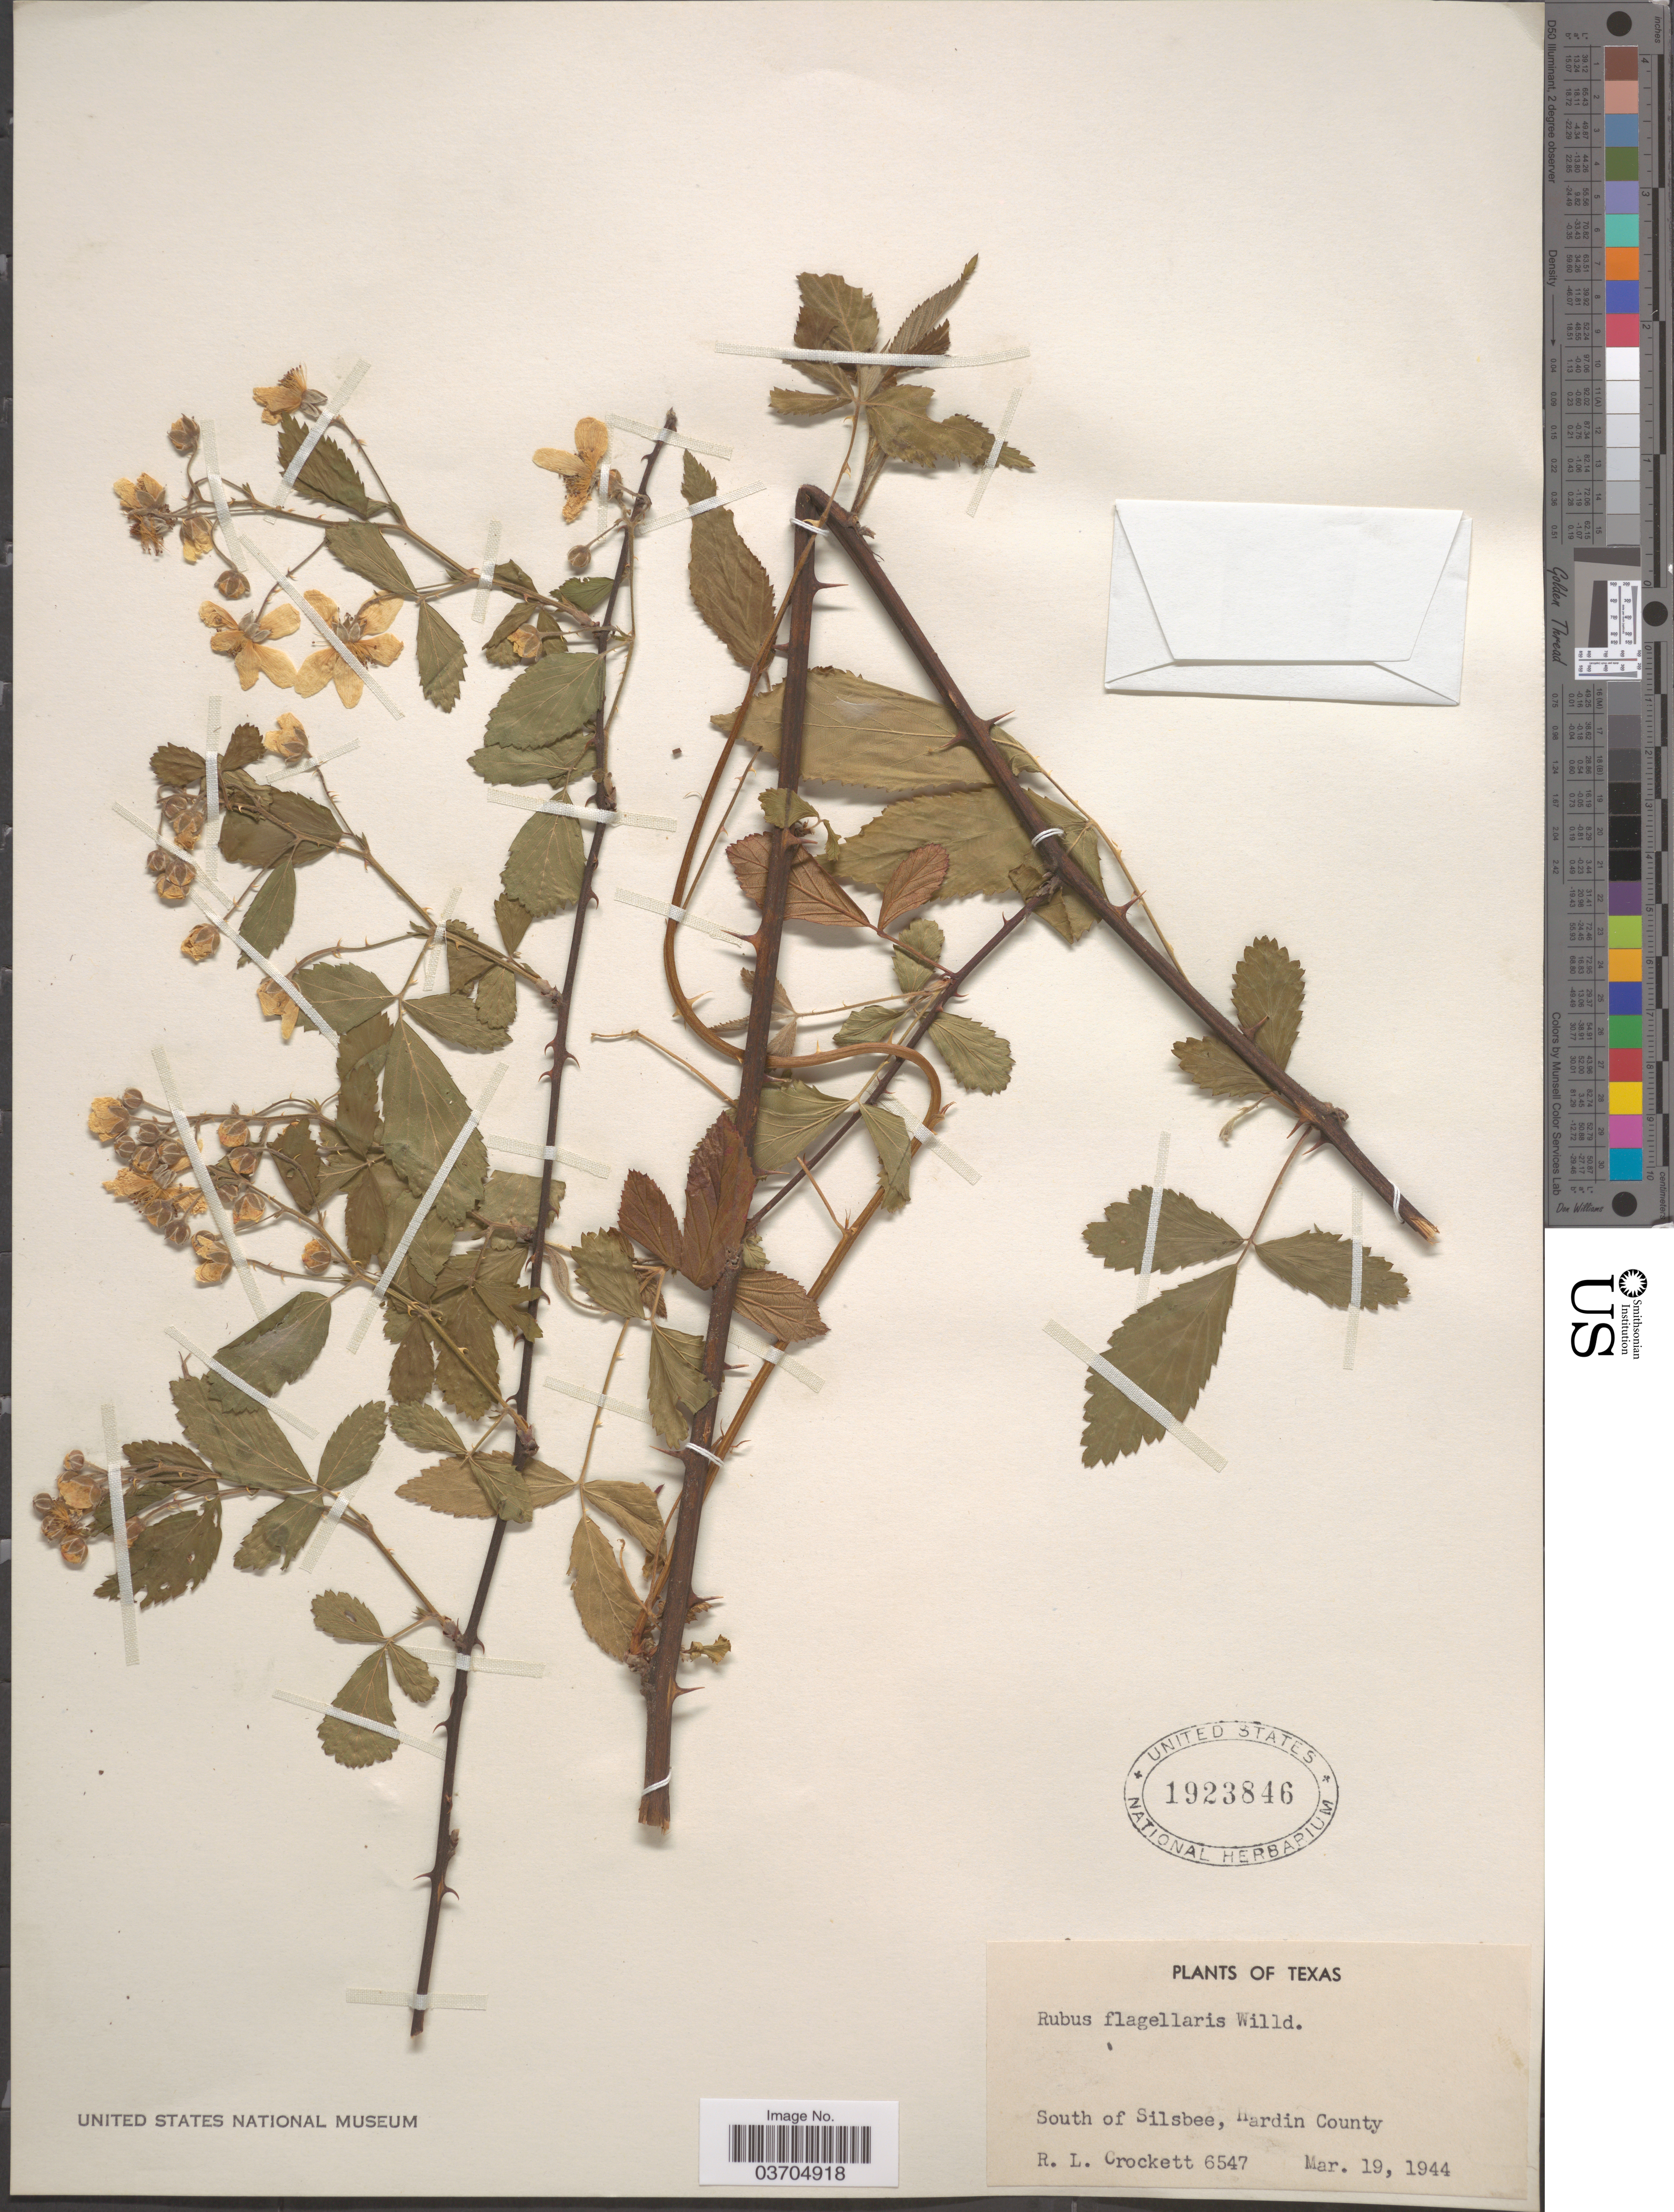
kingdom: Plantae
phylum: Tracheophyta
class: Magnoliopsida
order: Rosales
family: Rosaceae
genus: Rubus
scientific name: Rubus flagellaris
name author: Willd.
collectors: R. Crockett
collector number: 6547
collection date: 1944-03-19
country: United States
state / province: Texas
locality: South of Silsbee, Hardin County.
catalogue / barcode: US 1923846